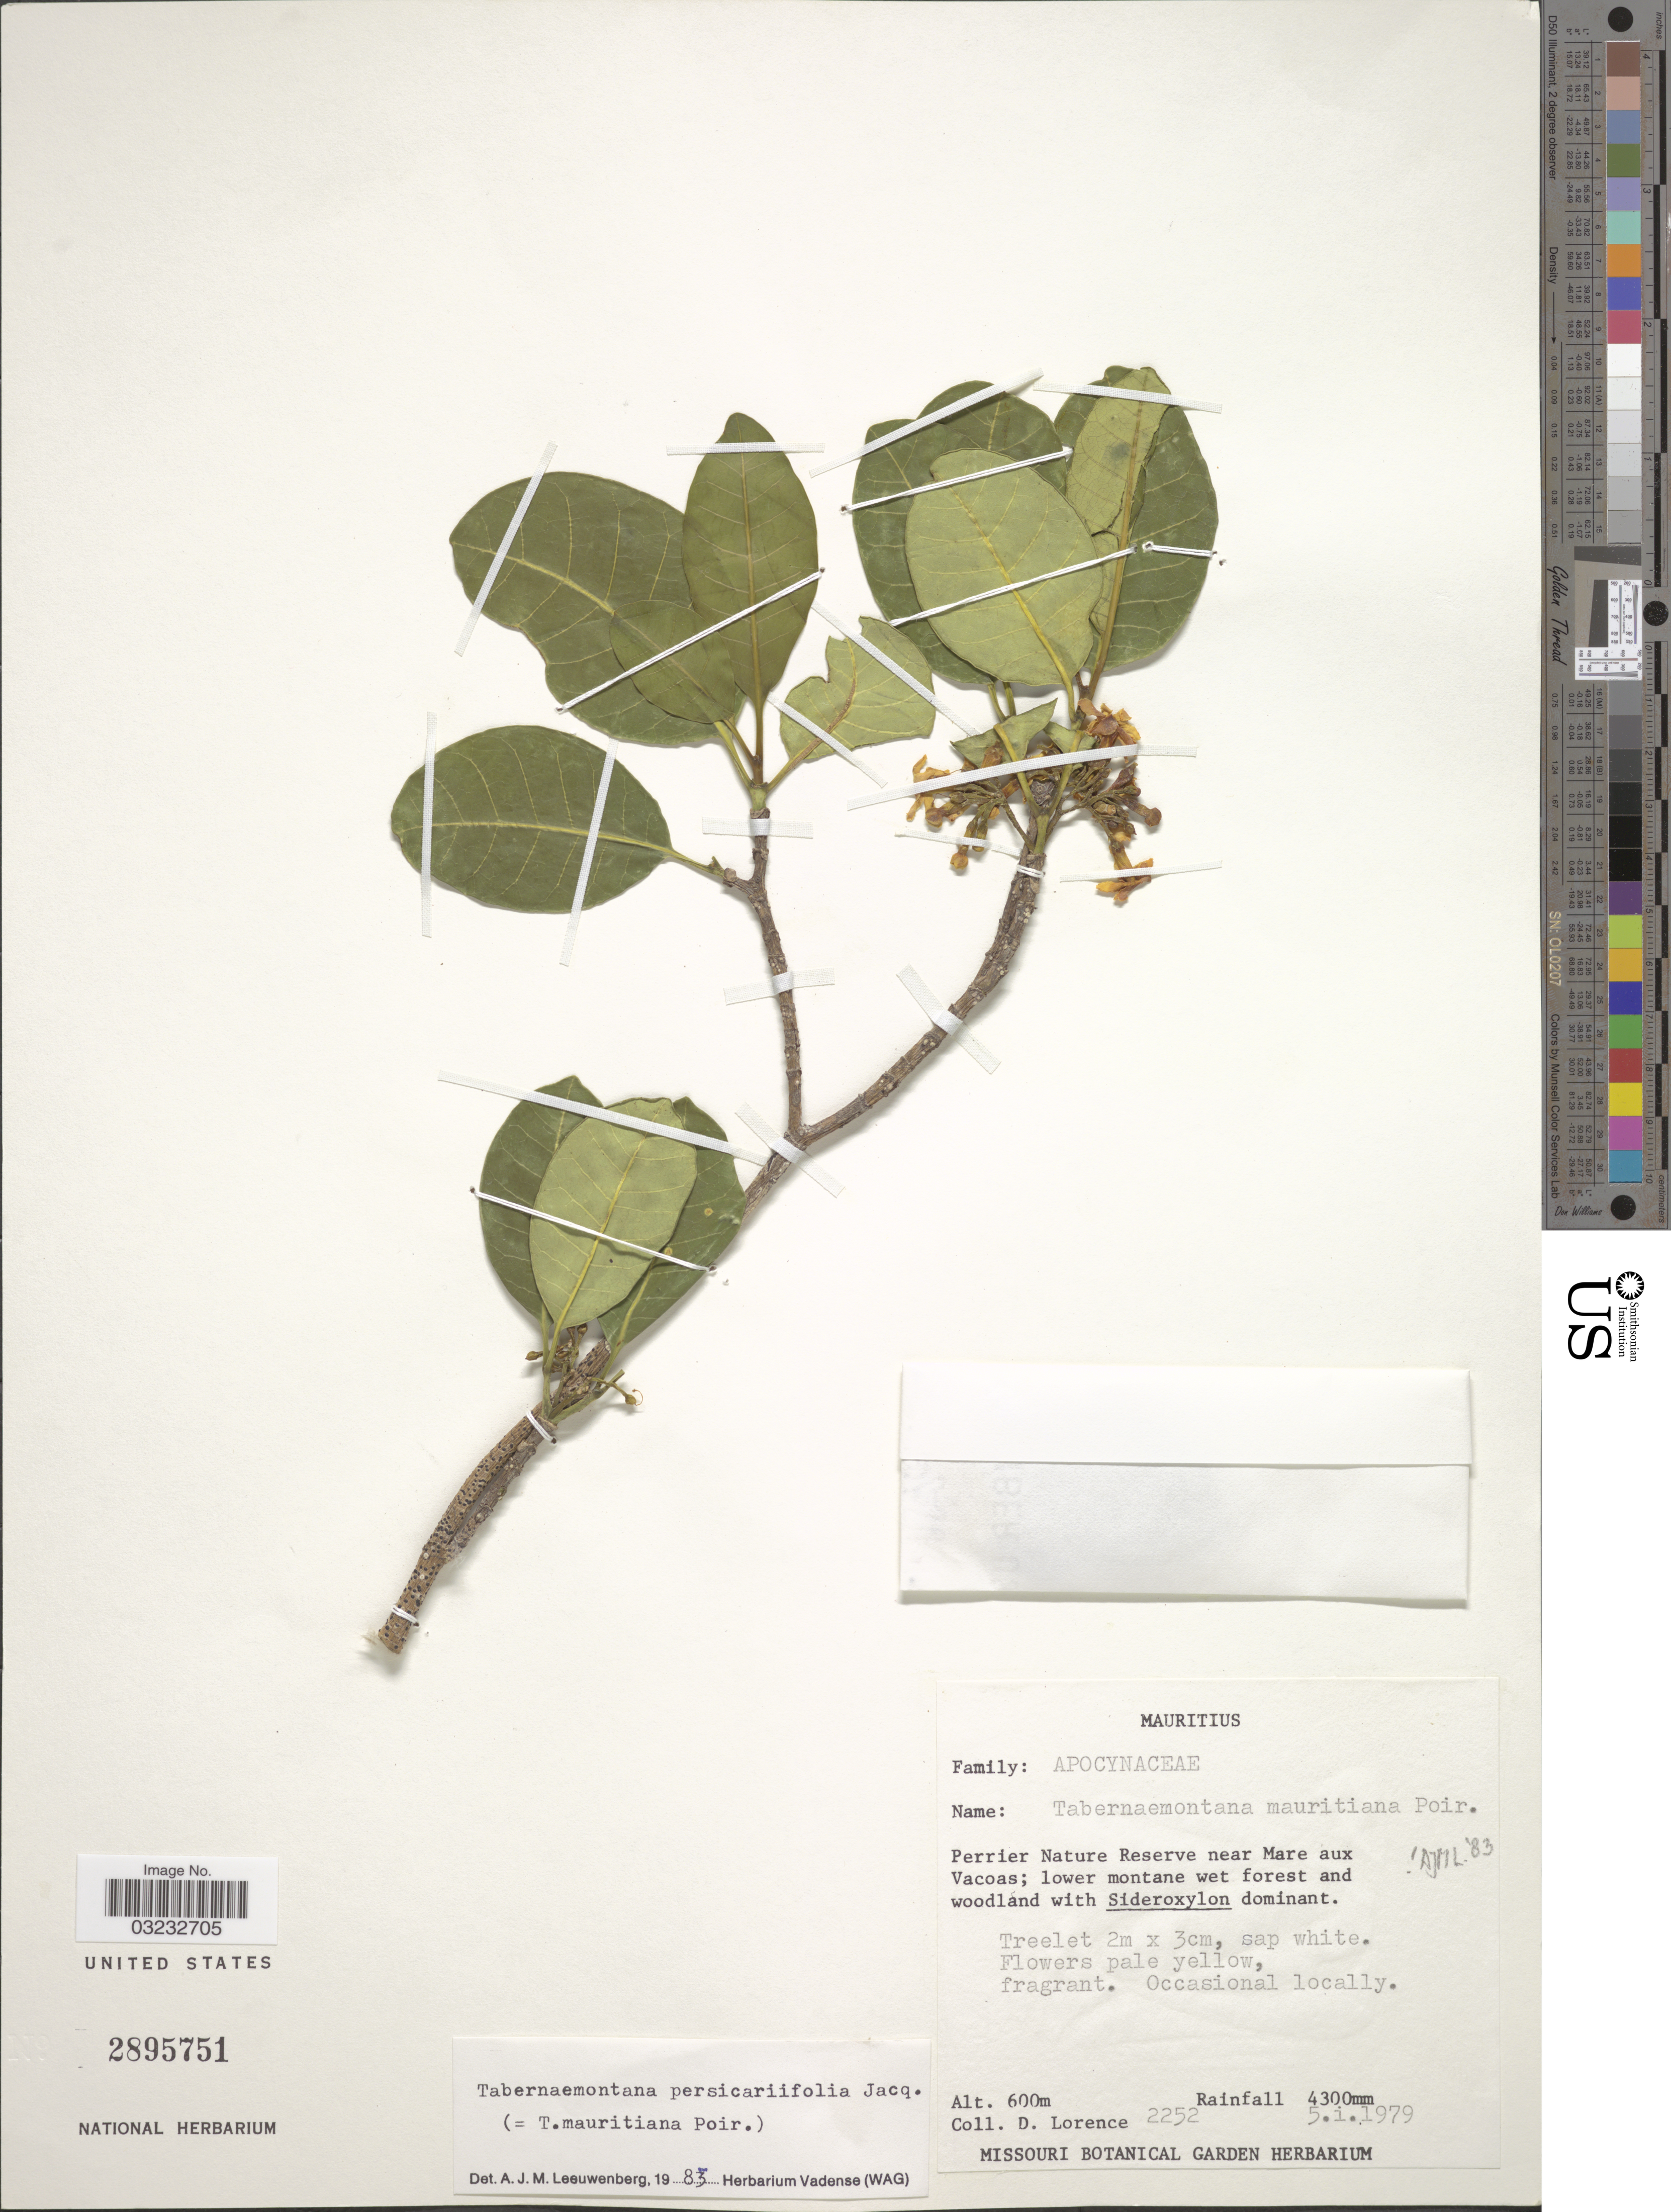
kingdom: Plantae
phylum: Tracheophyta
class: Magnoliopsida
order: Gentianales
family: Apocynaceae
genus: Tabernaemontana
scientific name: Tabernaemontana persicariifolia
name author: Jacq.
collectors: D. Lorence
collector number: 2252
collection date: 1979-01-05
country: Mauritius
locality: Perrier Nature Reserve near Mare aux Vacoas.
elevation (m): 600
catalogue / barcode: US 2895751